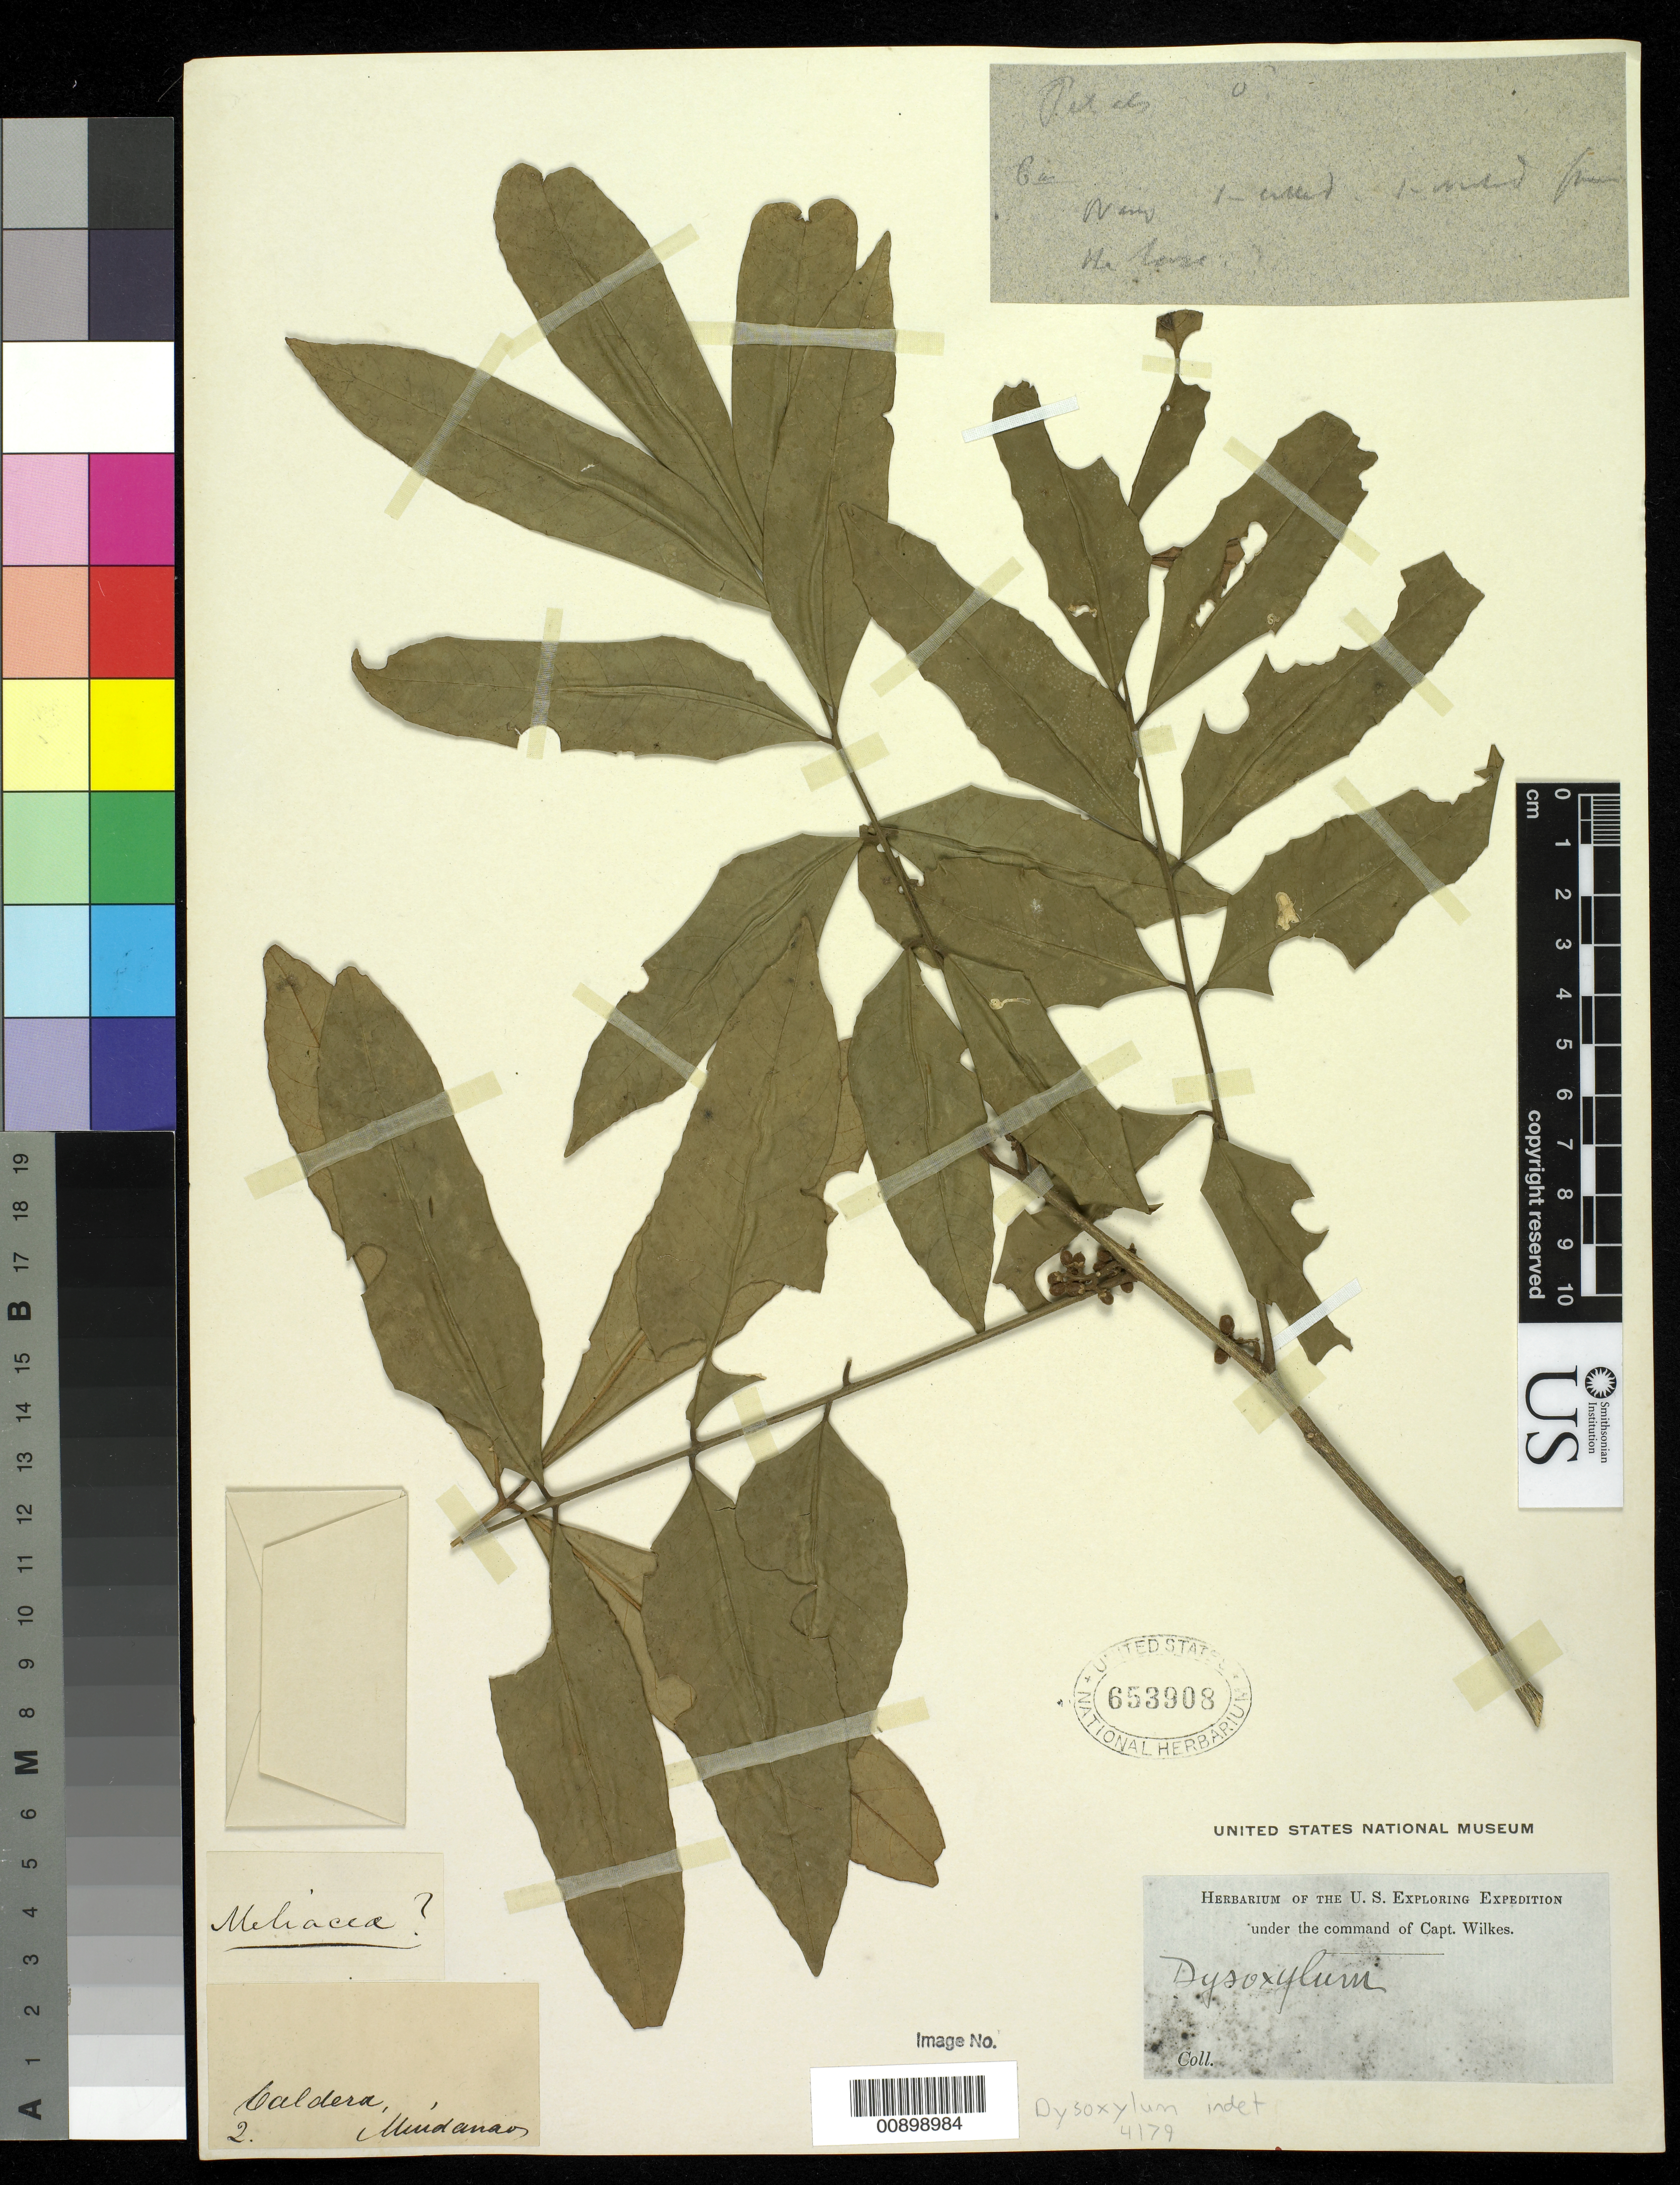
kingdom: Plantae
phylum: Tracheophyta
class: Magnoliopsida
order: Sapindales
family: Meliaceae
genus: Dysoxylum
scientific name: Dysoxylum sp.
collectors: Wilkes Explor. Exped.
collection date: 1838/1842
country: Philippines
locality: Caldera, Mindanao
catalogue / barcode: US 653908